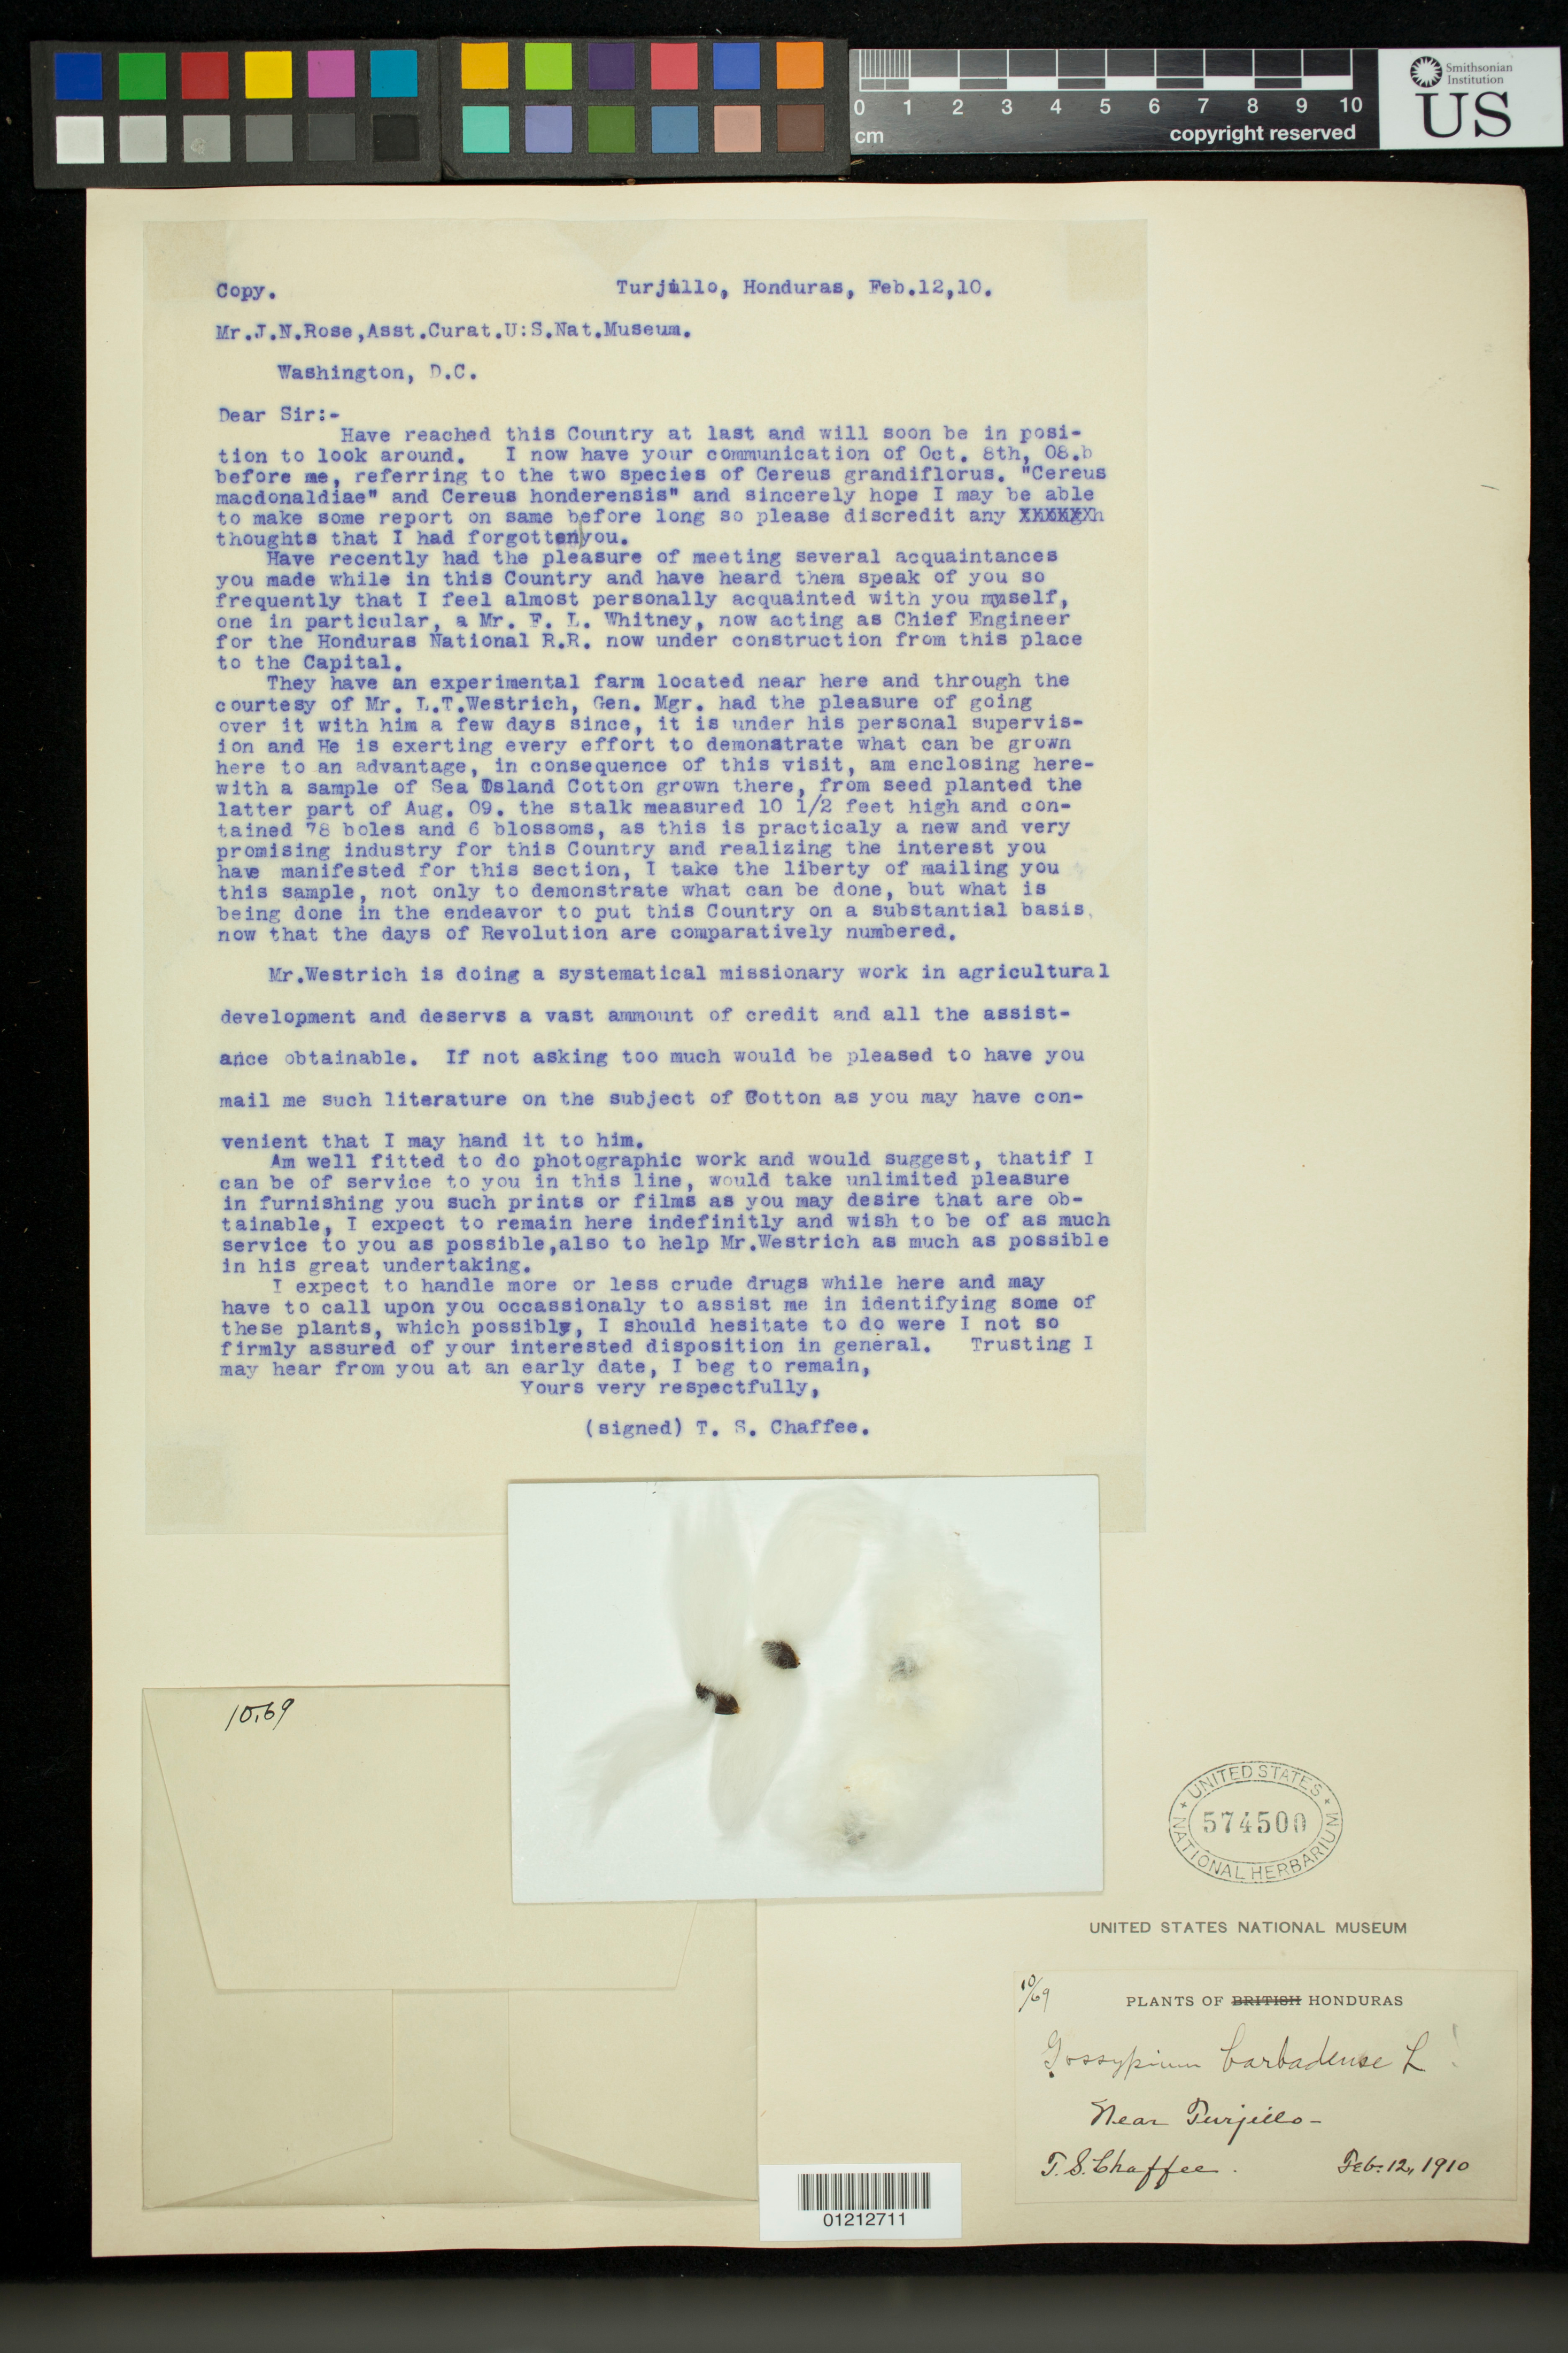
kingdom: Plantae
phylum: Tracheophyta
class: Magnoliopsida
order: Malvales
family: Malvaceae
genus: Gossypium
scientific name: Gossypium barbadense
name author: L.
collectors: T. S. Chaffee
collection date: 1910-02-12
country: Honduras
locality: Near Turjillo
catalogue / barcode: US 574500